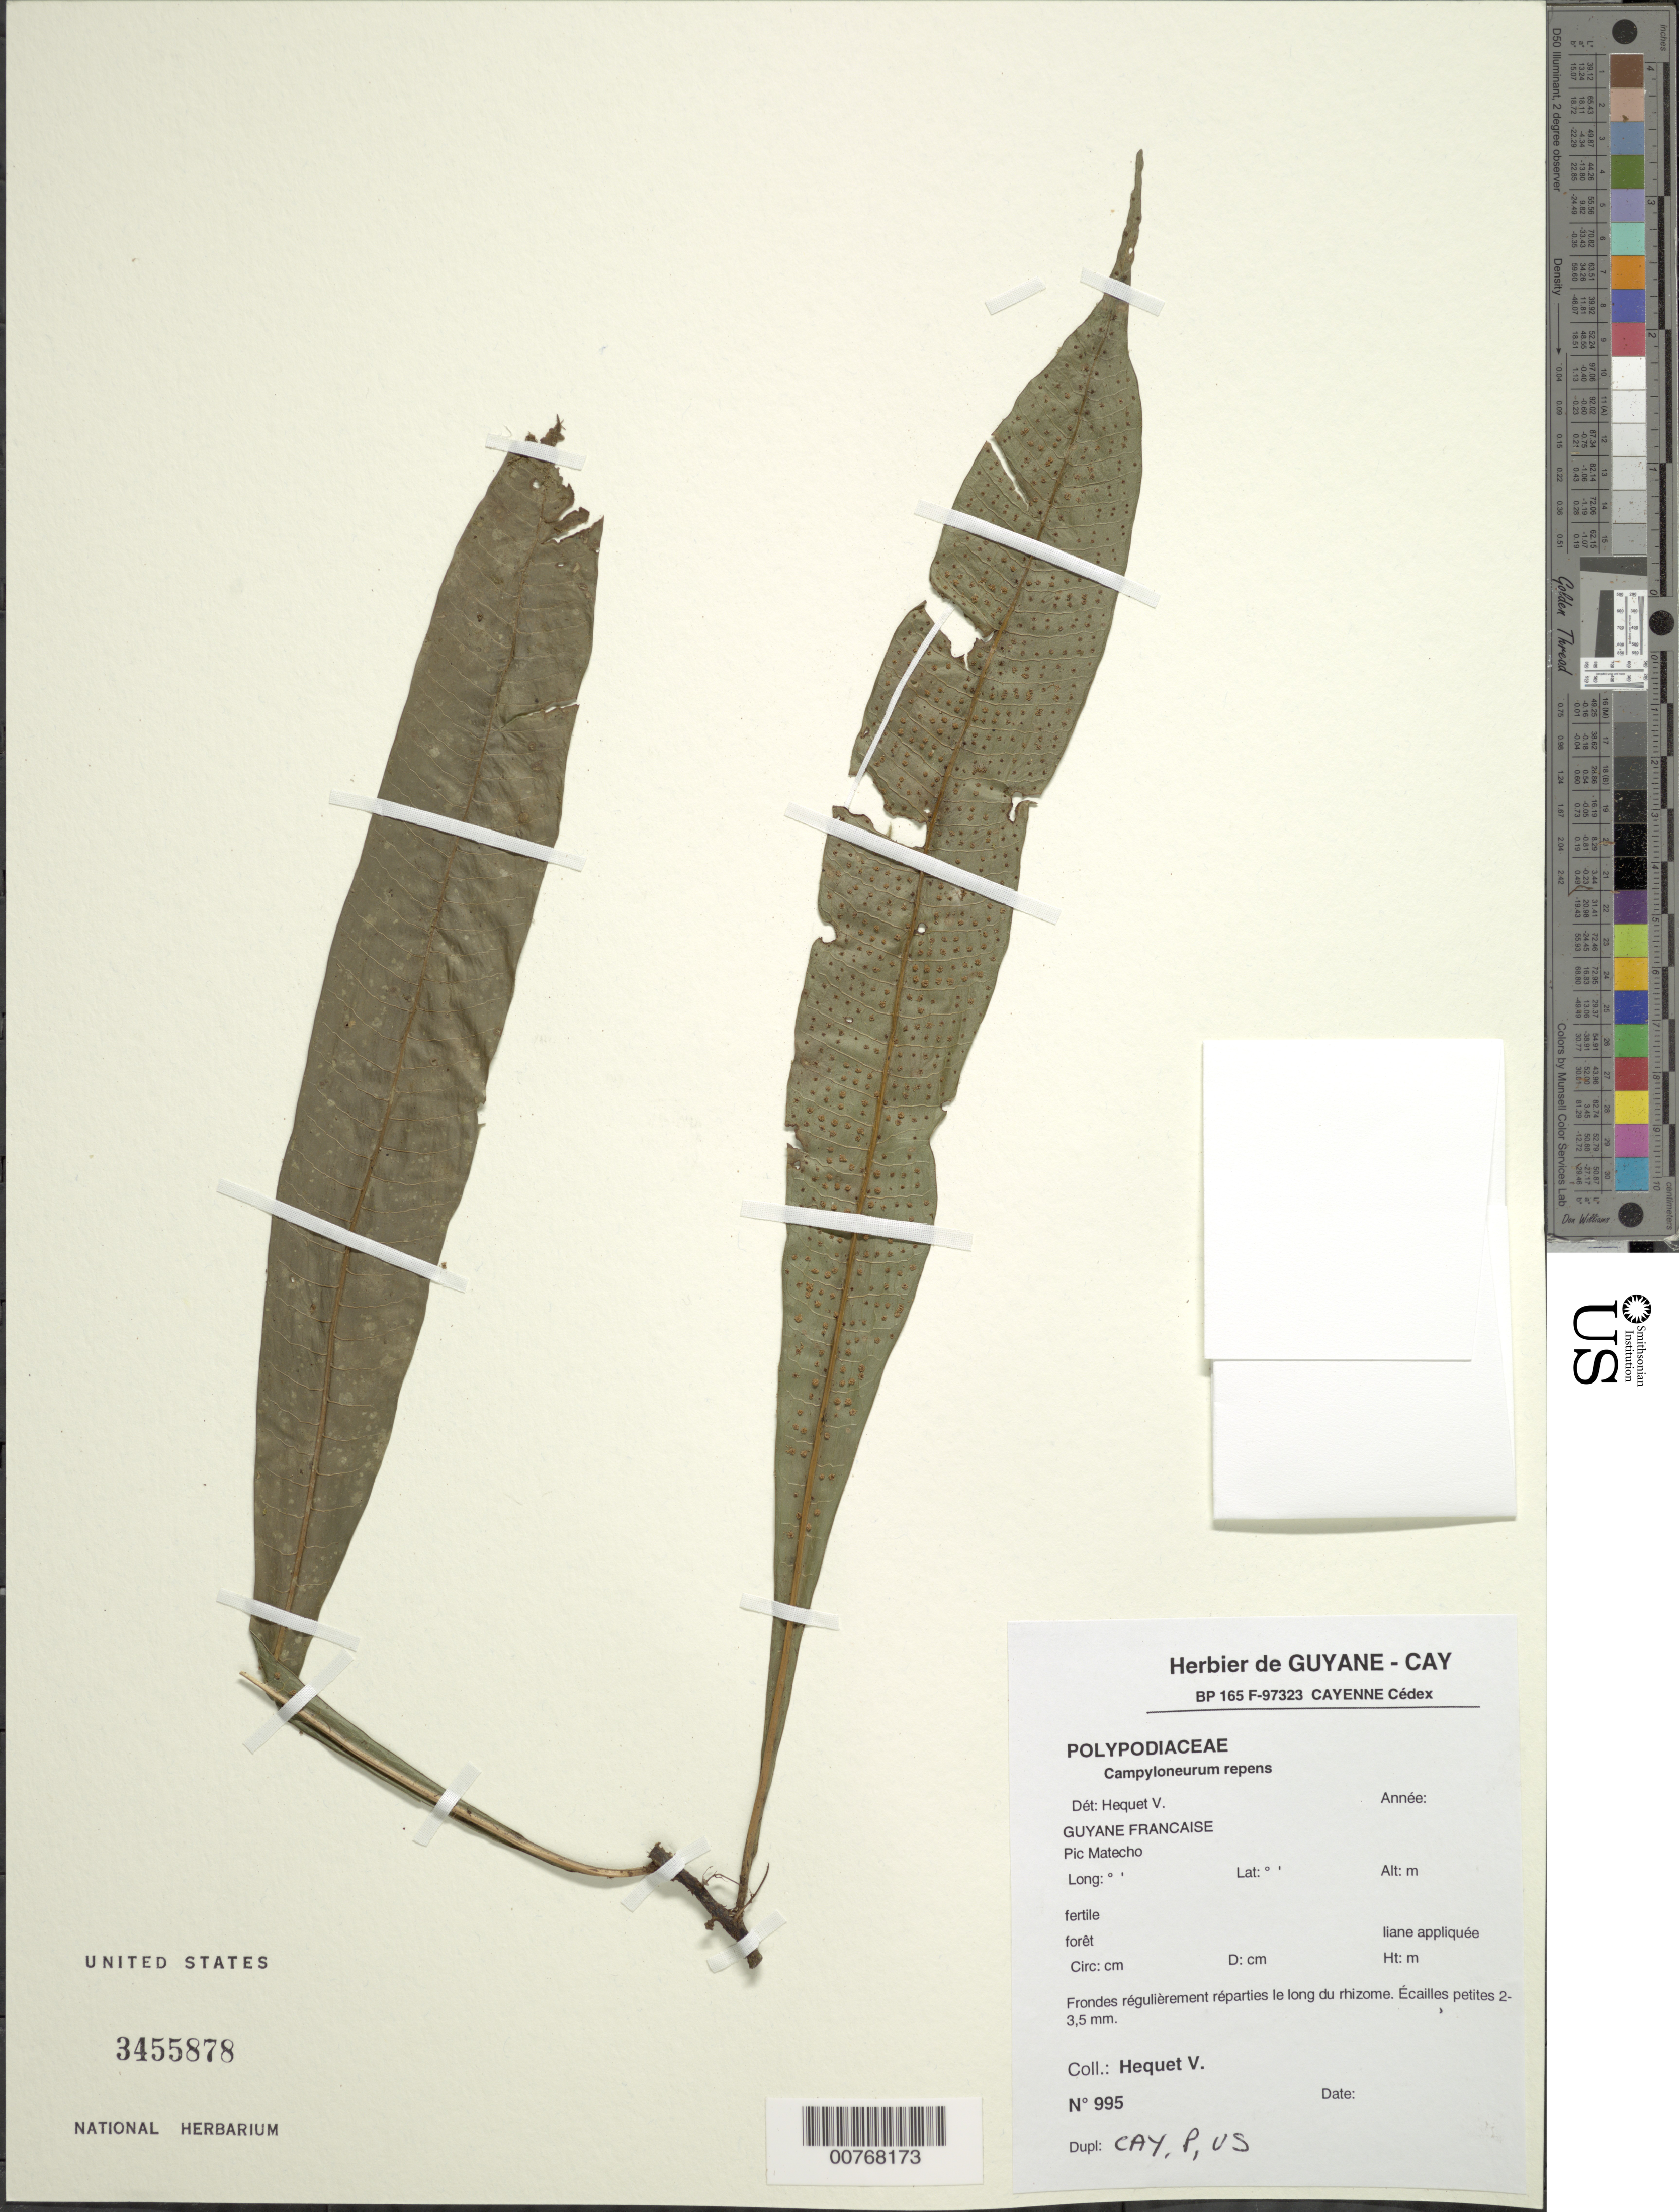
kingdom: Plantae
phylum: Tracheophyta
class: Polypodiopsida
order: Polypodiales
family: Polypodiaceae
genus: Campyloneurum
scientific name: Campyloneurum repens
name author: (Aubl.) C. Presl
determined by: Hequet, V.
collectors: V. Hequet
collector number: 995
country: French Guiana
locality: Pic Matécho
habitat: Forêt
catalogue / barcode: US 3455878